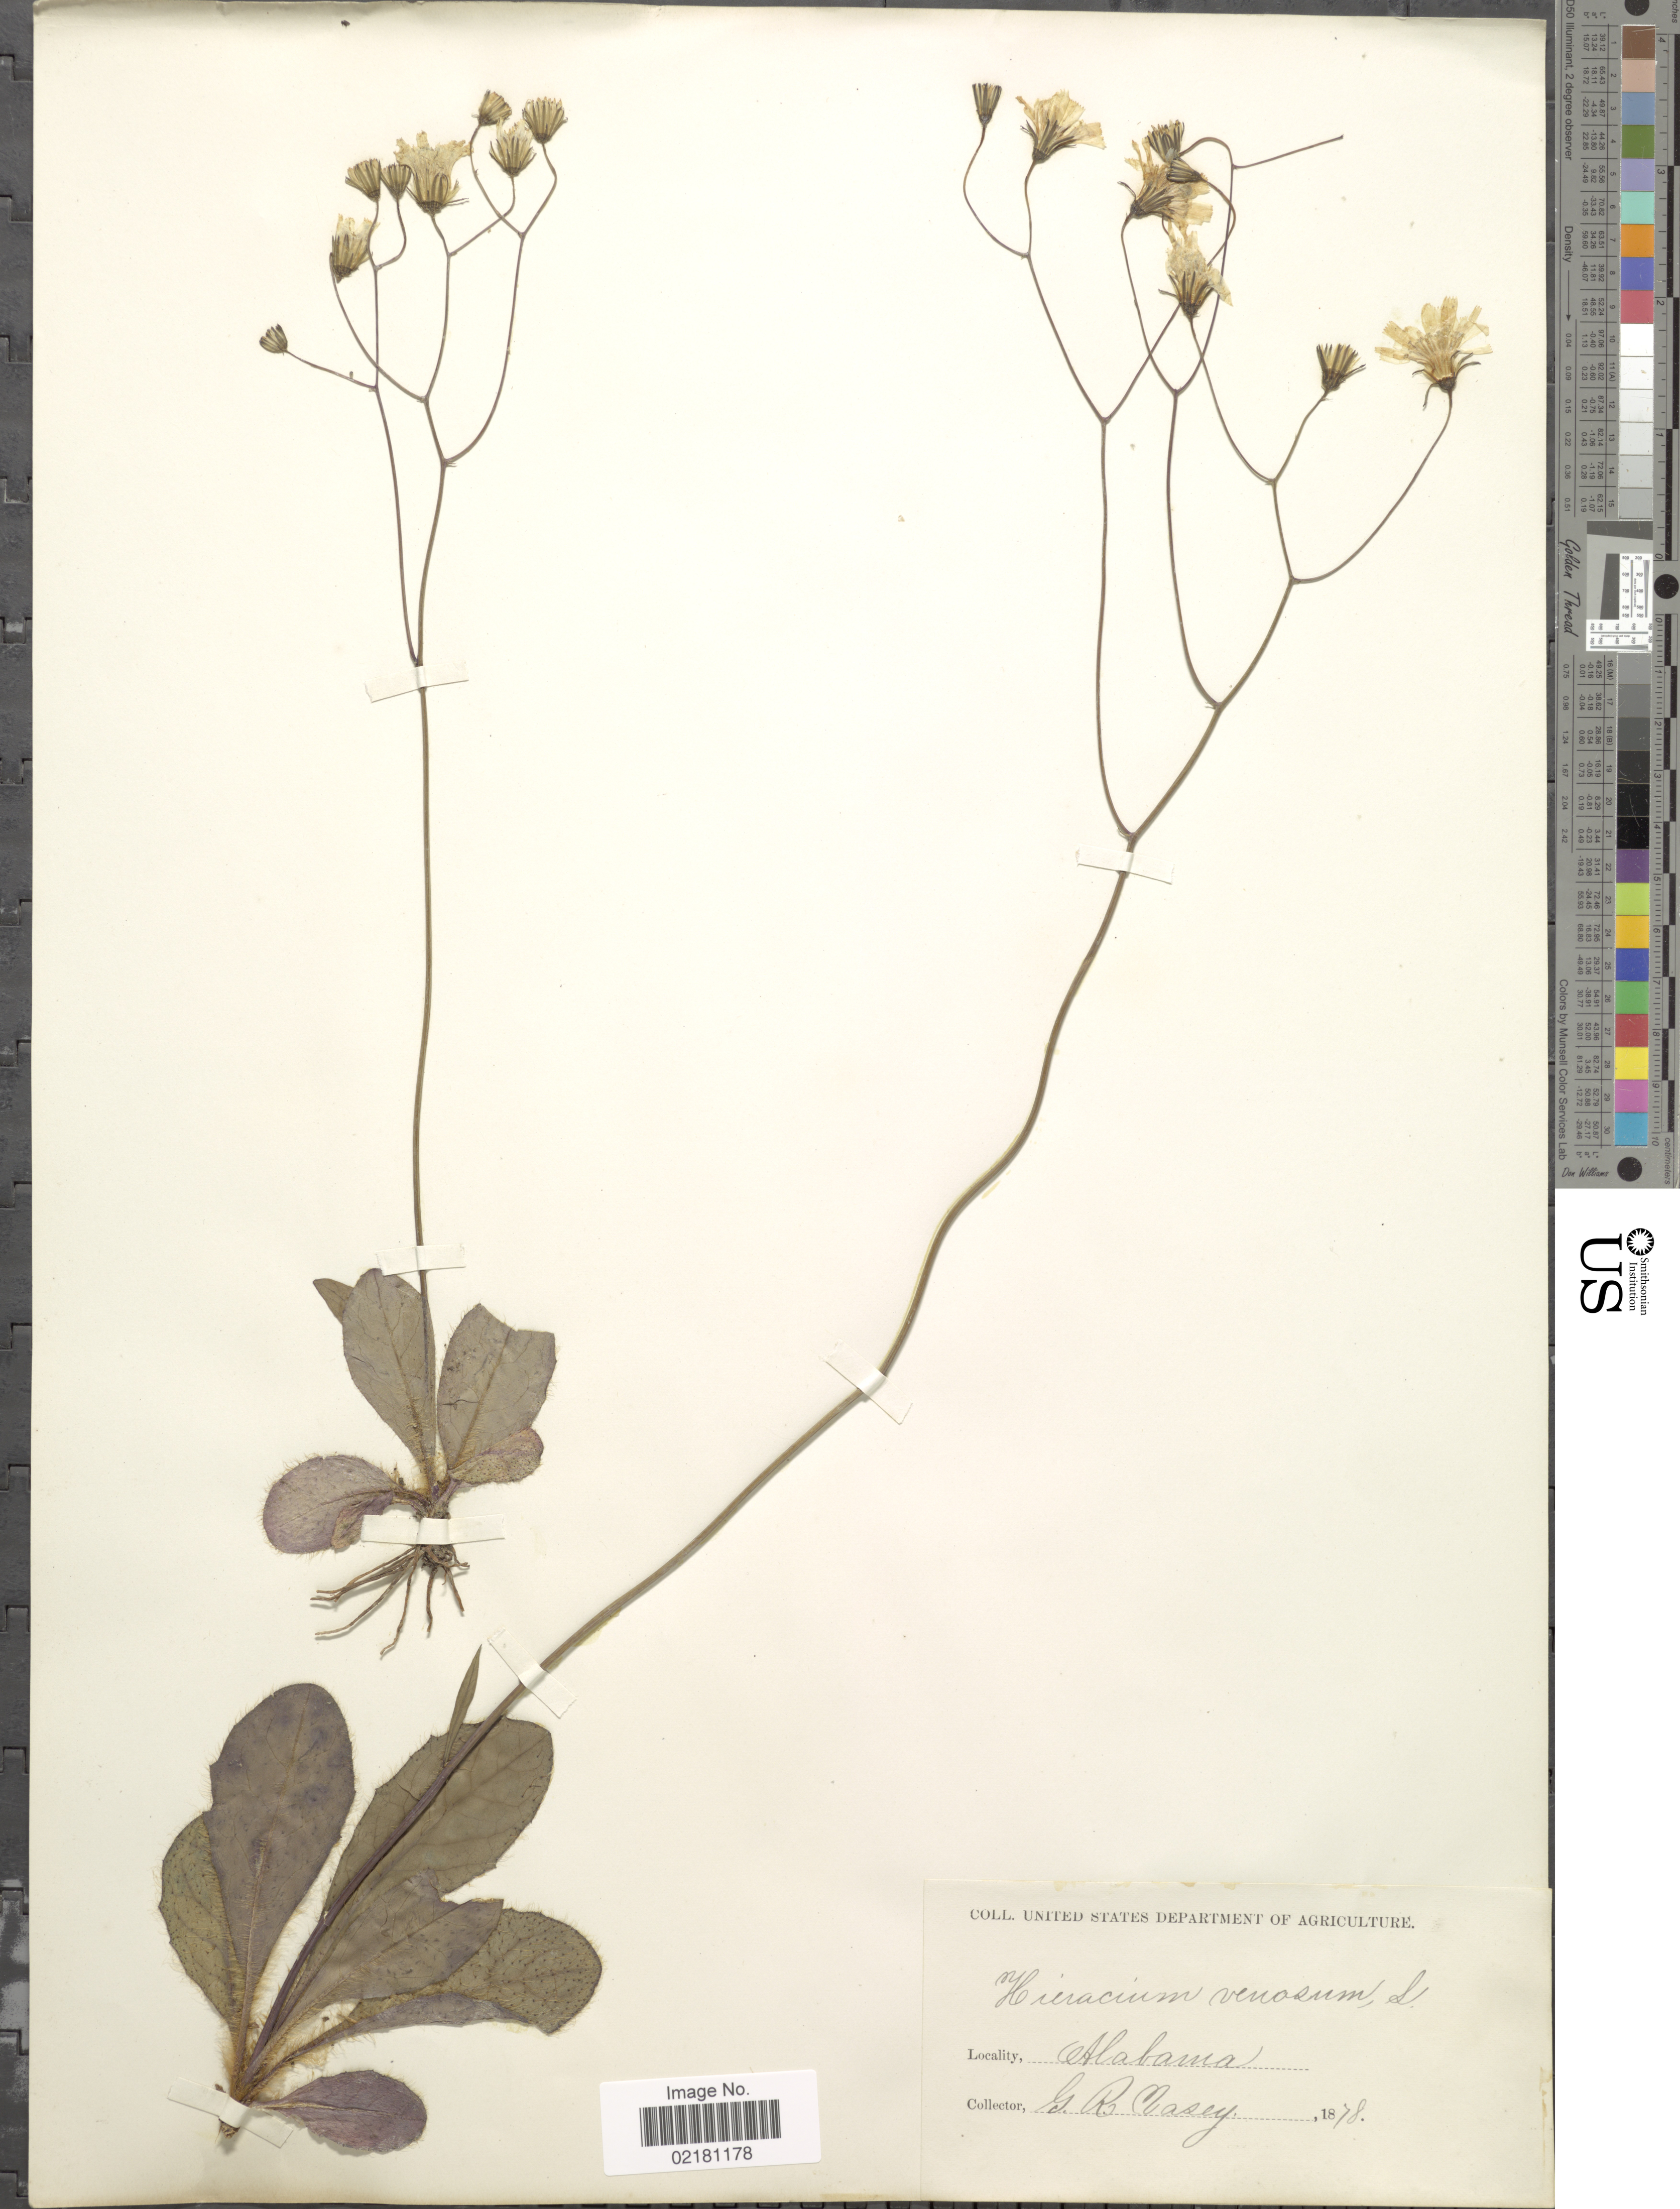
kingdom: Plantae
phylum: Tracheophyta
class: Magnoliopsida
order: Asterales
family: Asteraceae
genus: Hieracium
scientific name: Hieracium venosum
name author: L.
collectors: G. R. Vasey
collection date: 1878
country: United States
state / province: Alabama